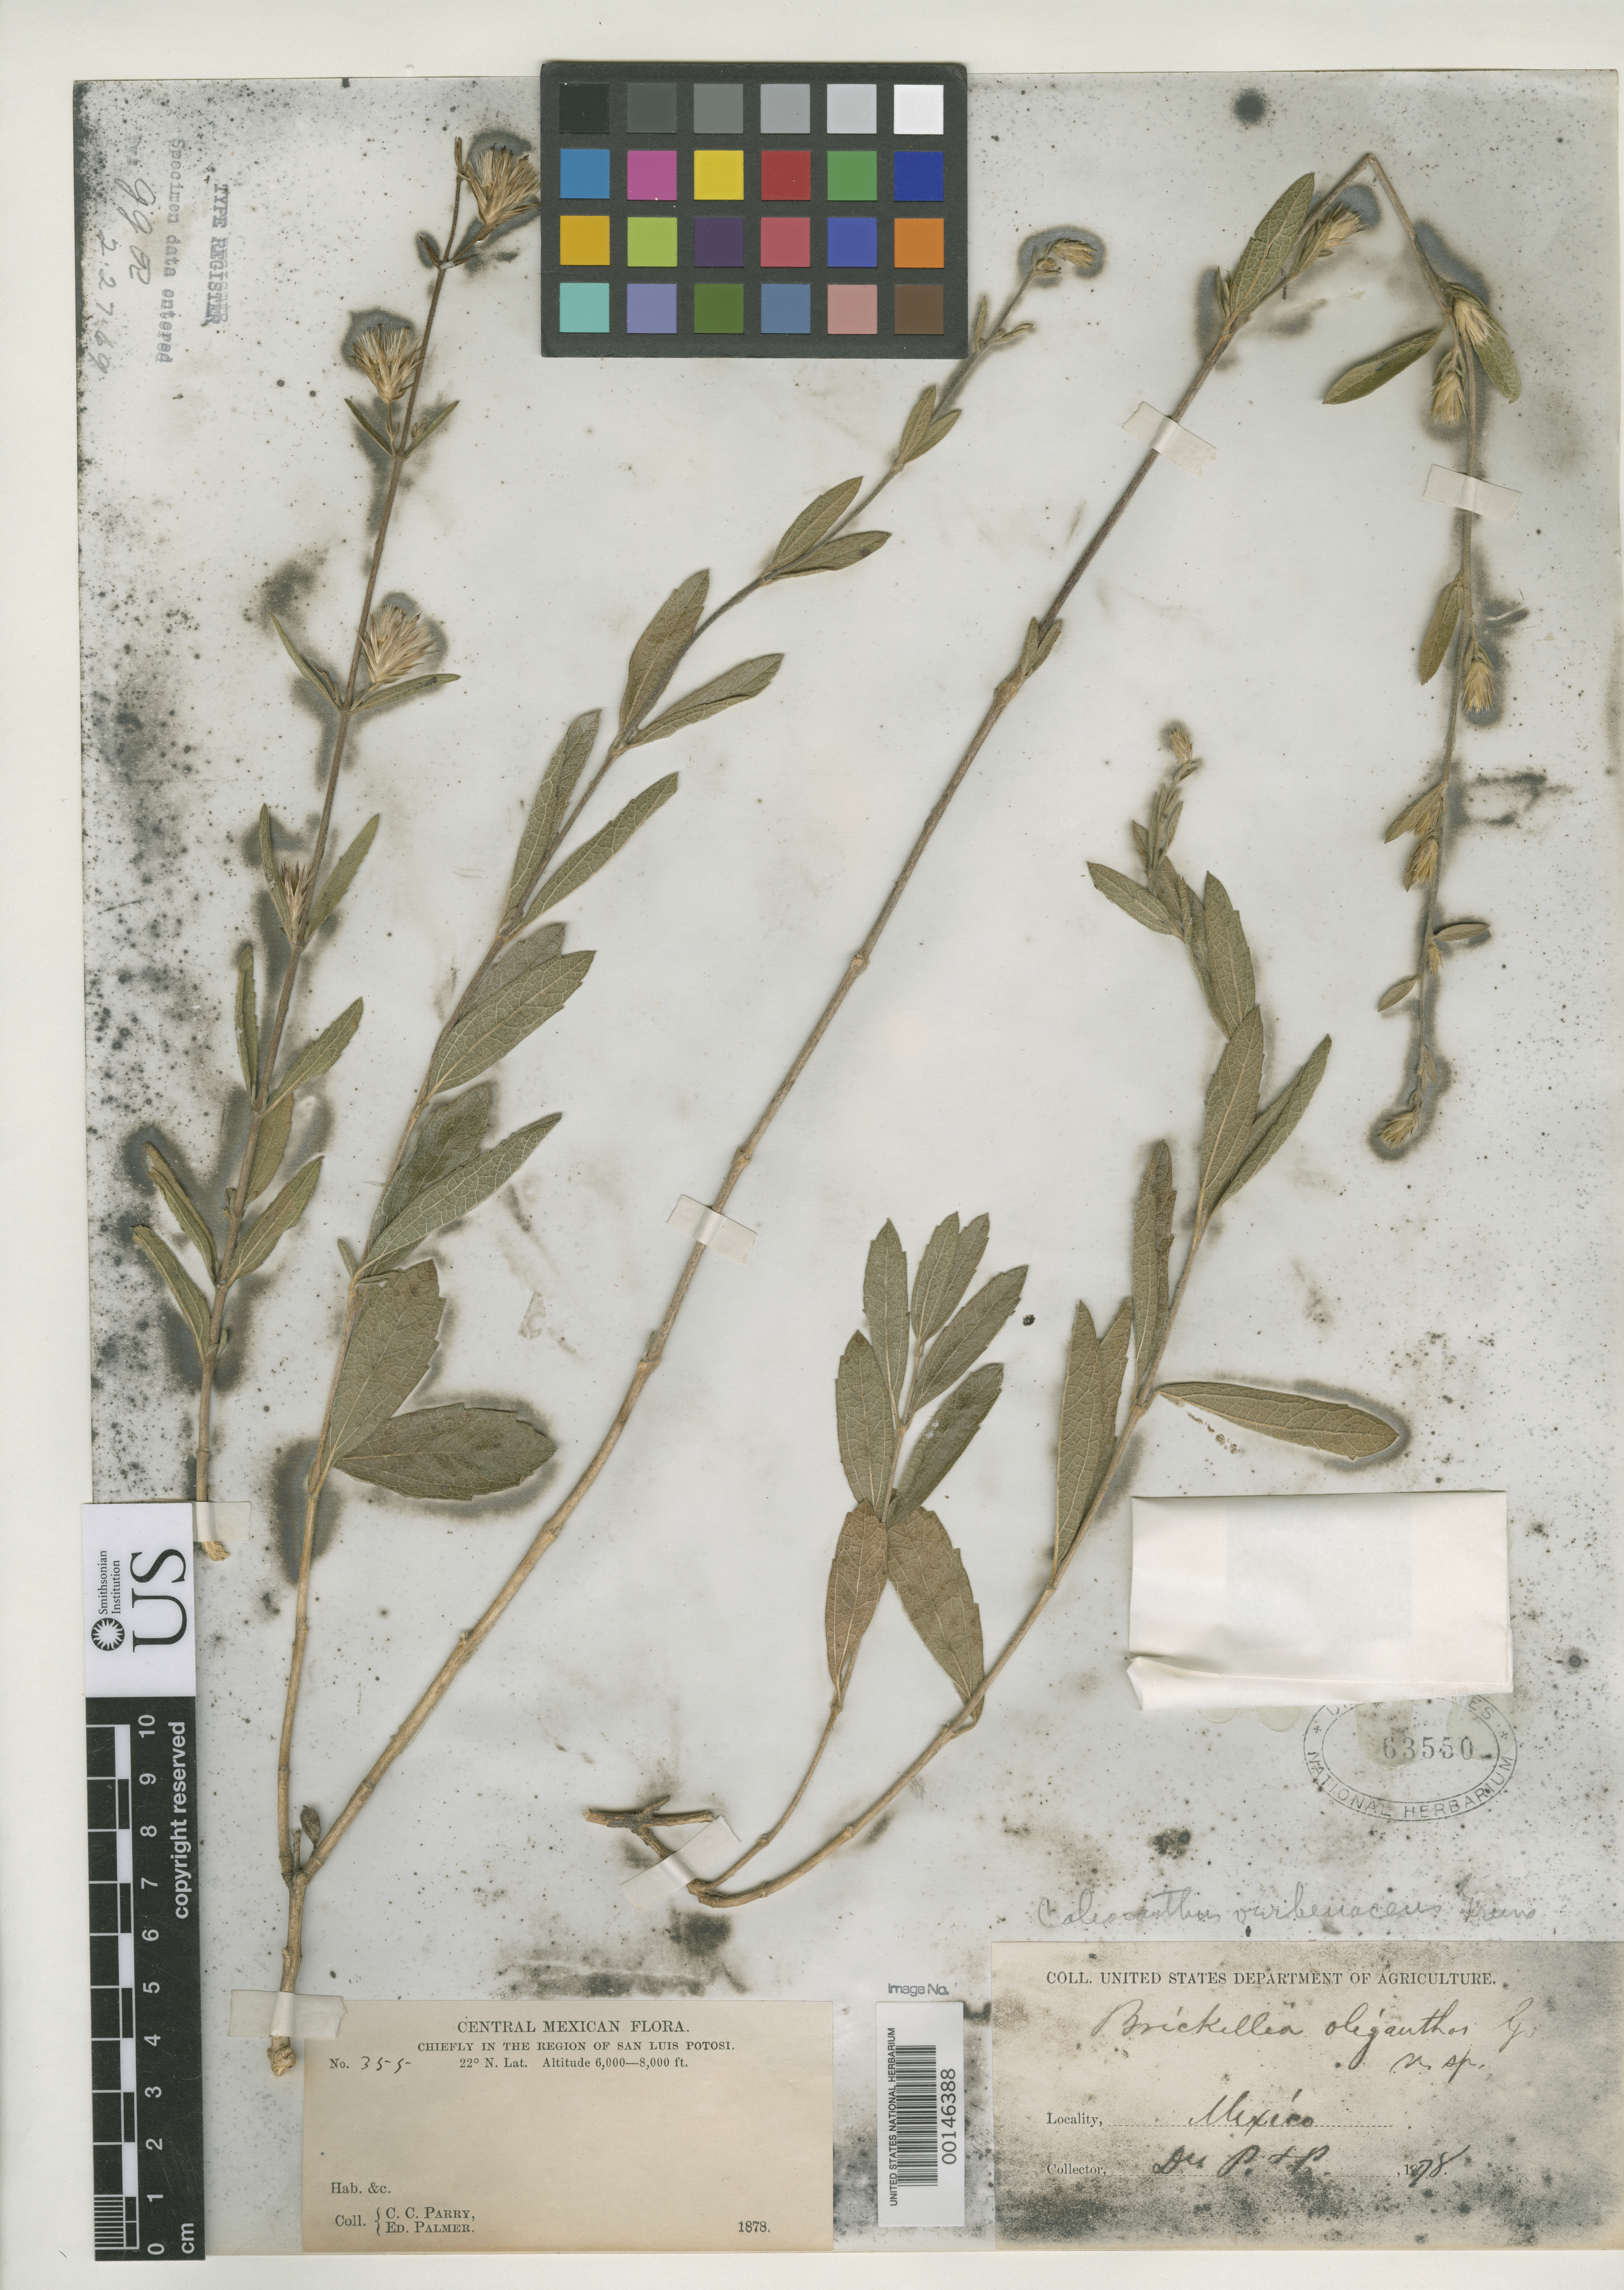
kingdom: Plantae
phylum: Tracheophyta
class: Magnoliopsida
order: Asterales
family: Asteraceae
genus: Coleosanthus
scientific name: Coleosanthus verbenaceus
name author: Greene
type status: Isotype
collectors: C. C. Parry & E. Palmer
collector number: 355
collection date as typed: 1878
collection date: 1878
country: Mexico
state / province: San Luis Potosi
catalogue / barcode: US 63550